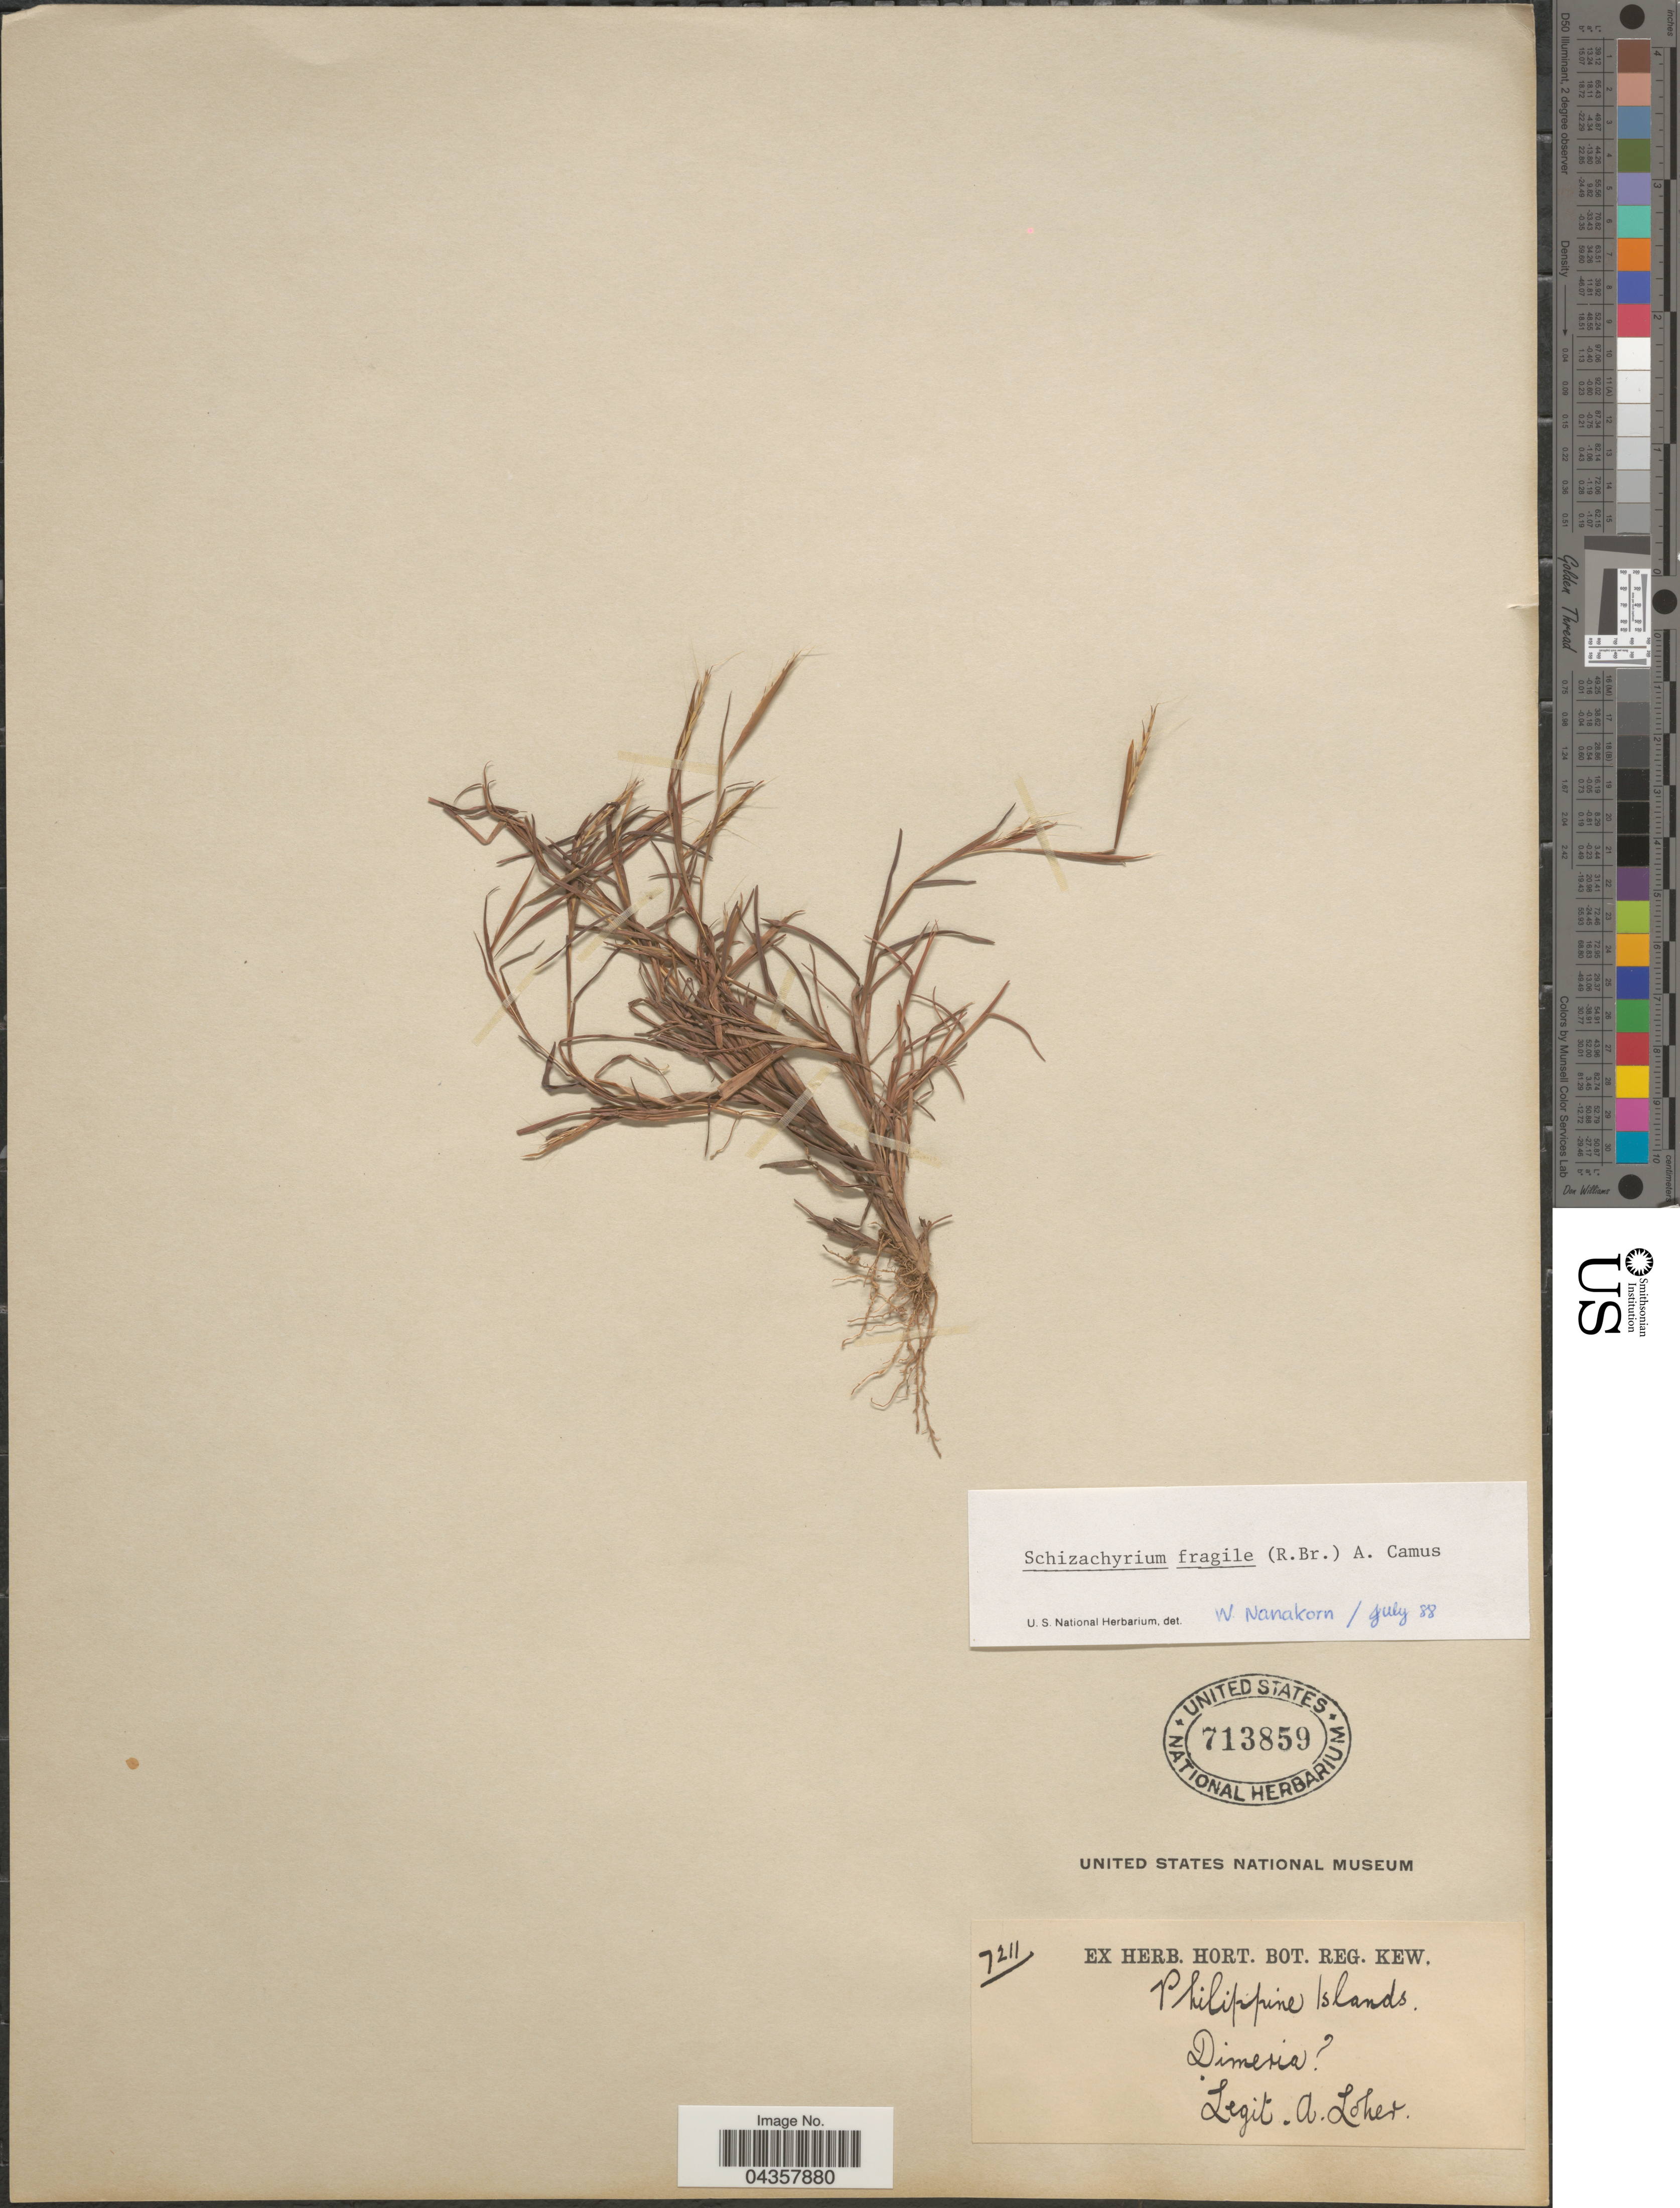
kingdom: Plantae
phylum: Tracheophyta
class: Liliopsida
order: Poales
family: Poaceae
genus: Schizachyrium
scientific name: Schizachyrium fragile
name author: (R. Br.) A. Camus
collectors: A. Loher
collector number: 7211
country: Philippines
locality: Philippine Islands. Dimeria [unsure placement]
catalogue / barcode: US 713859